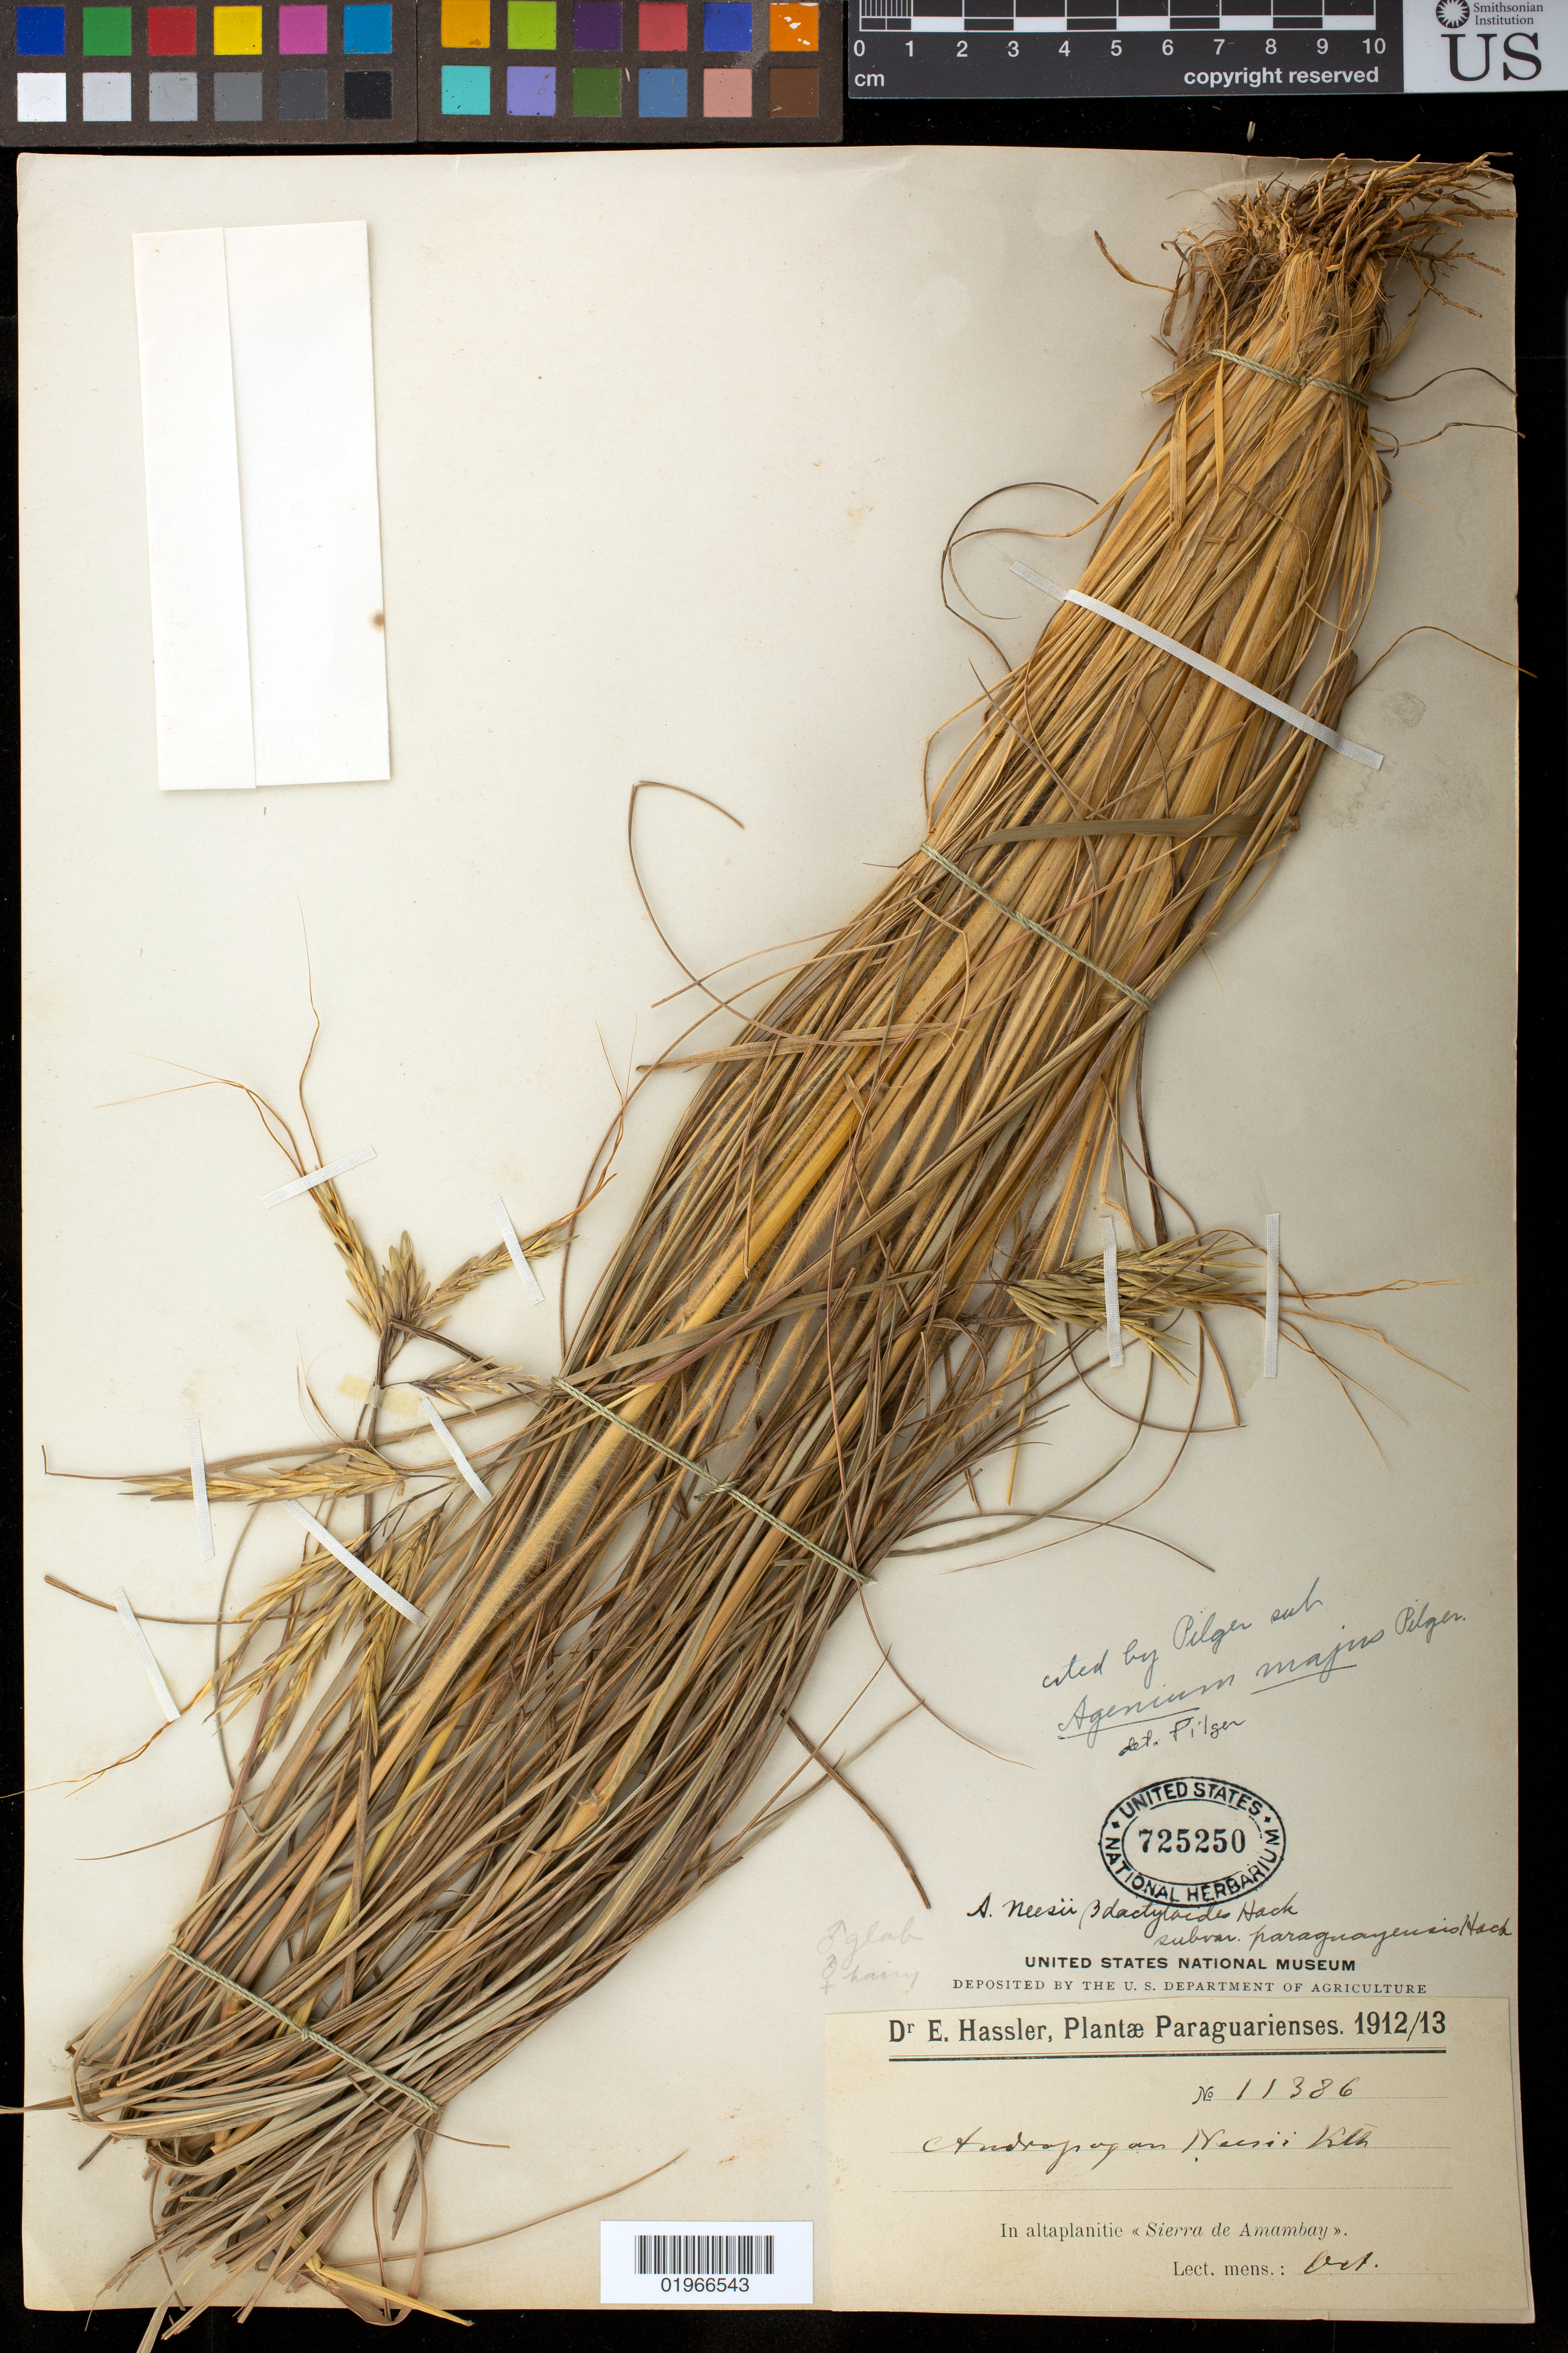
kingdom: Plantae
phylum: Tracheophyta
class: Liliopsida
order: Poales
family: Poaceae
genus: Agenium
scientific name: Agenium majus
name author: Pilg.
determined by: Pilger, --.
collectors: E. Hassler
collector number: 11386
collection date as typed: Oct. 1912/13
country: Paraguay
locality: In altaplanitie Sierra de Amambay.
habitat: In altaplanitie Sierra de Amambay.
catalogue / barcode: US 725250